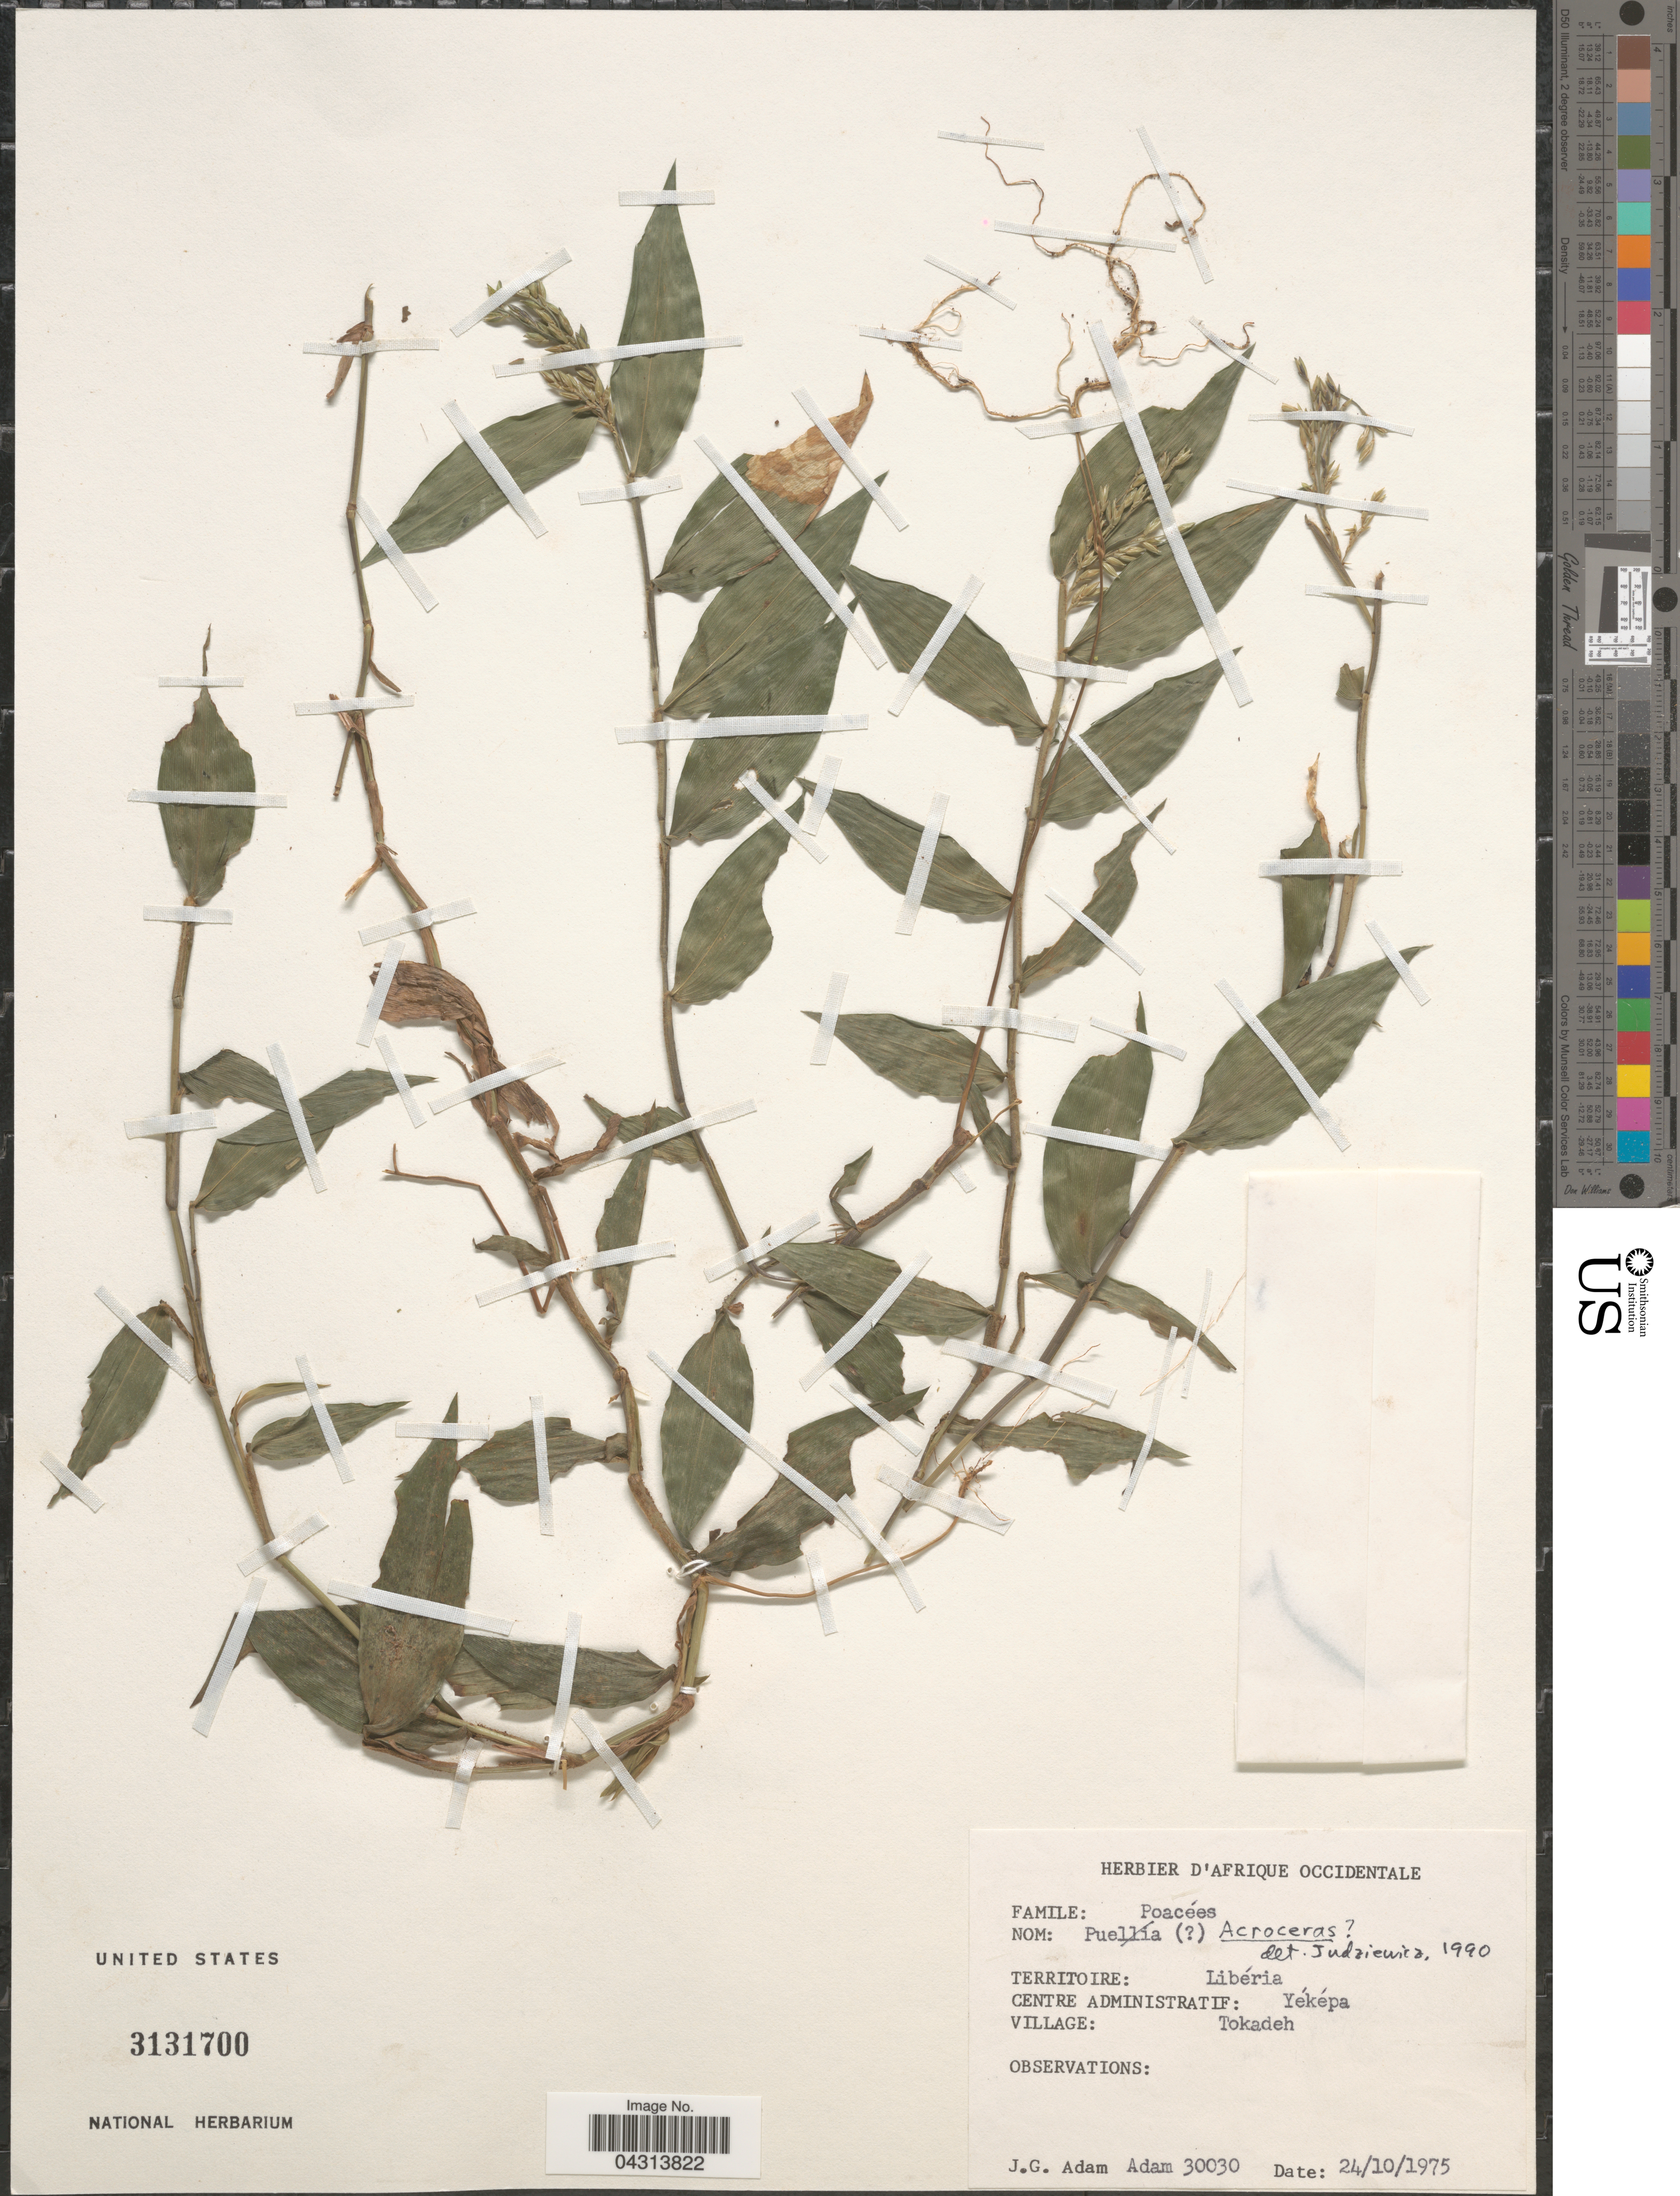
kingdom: Plantae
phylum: Tracheophyta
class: Liliopsida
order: Poales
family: Poaceae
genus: Acroceras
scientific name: Acroceras sp.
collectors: J. Adam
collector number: Adam 30030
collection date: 1975-10-24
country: Liberia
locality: Territoire: Libéria. Centre Administratif: Yéképa. Village: Tokadeh.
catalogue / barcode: US 3131700